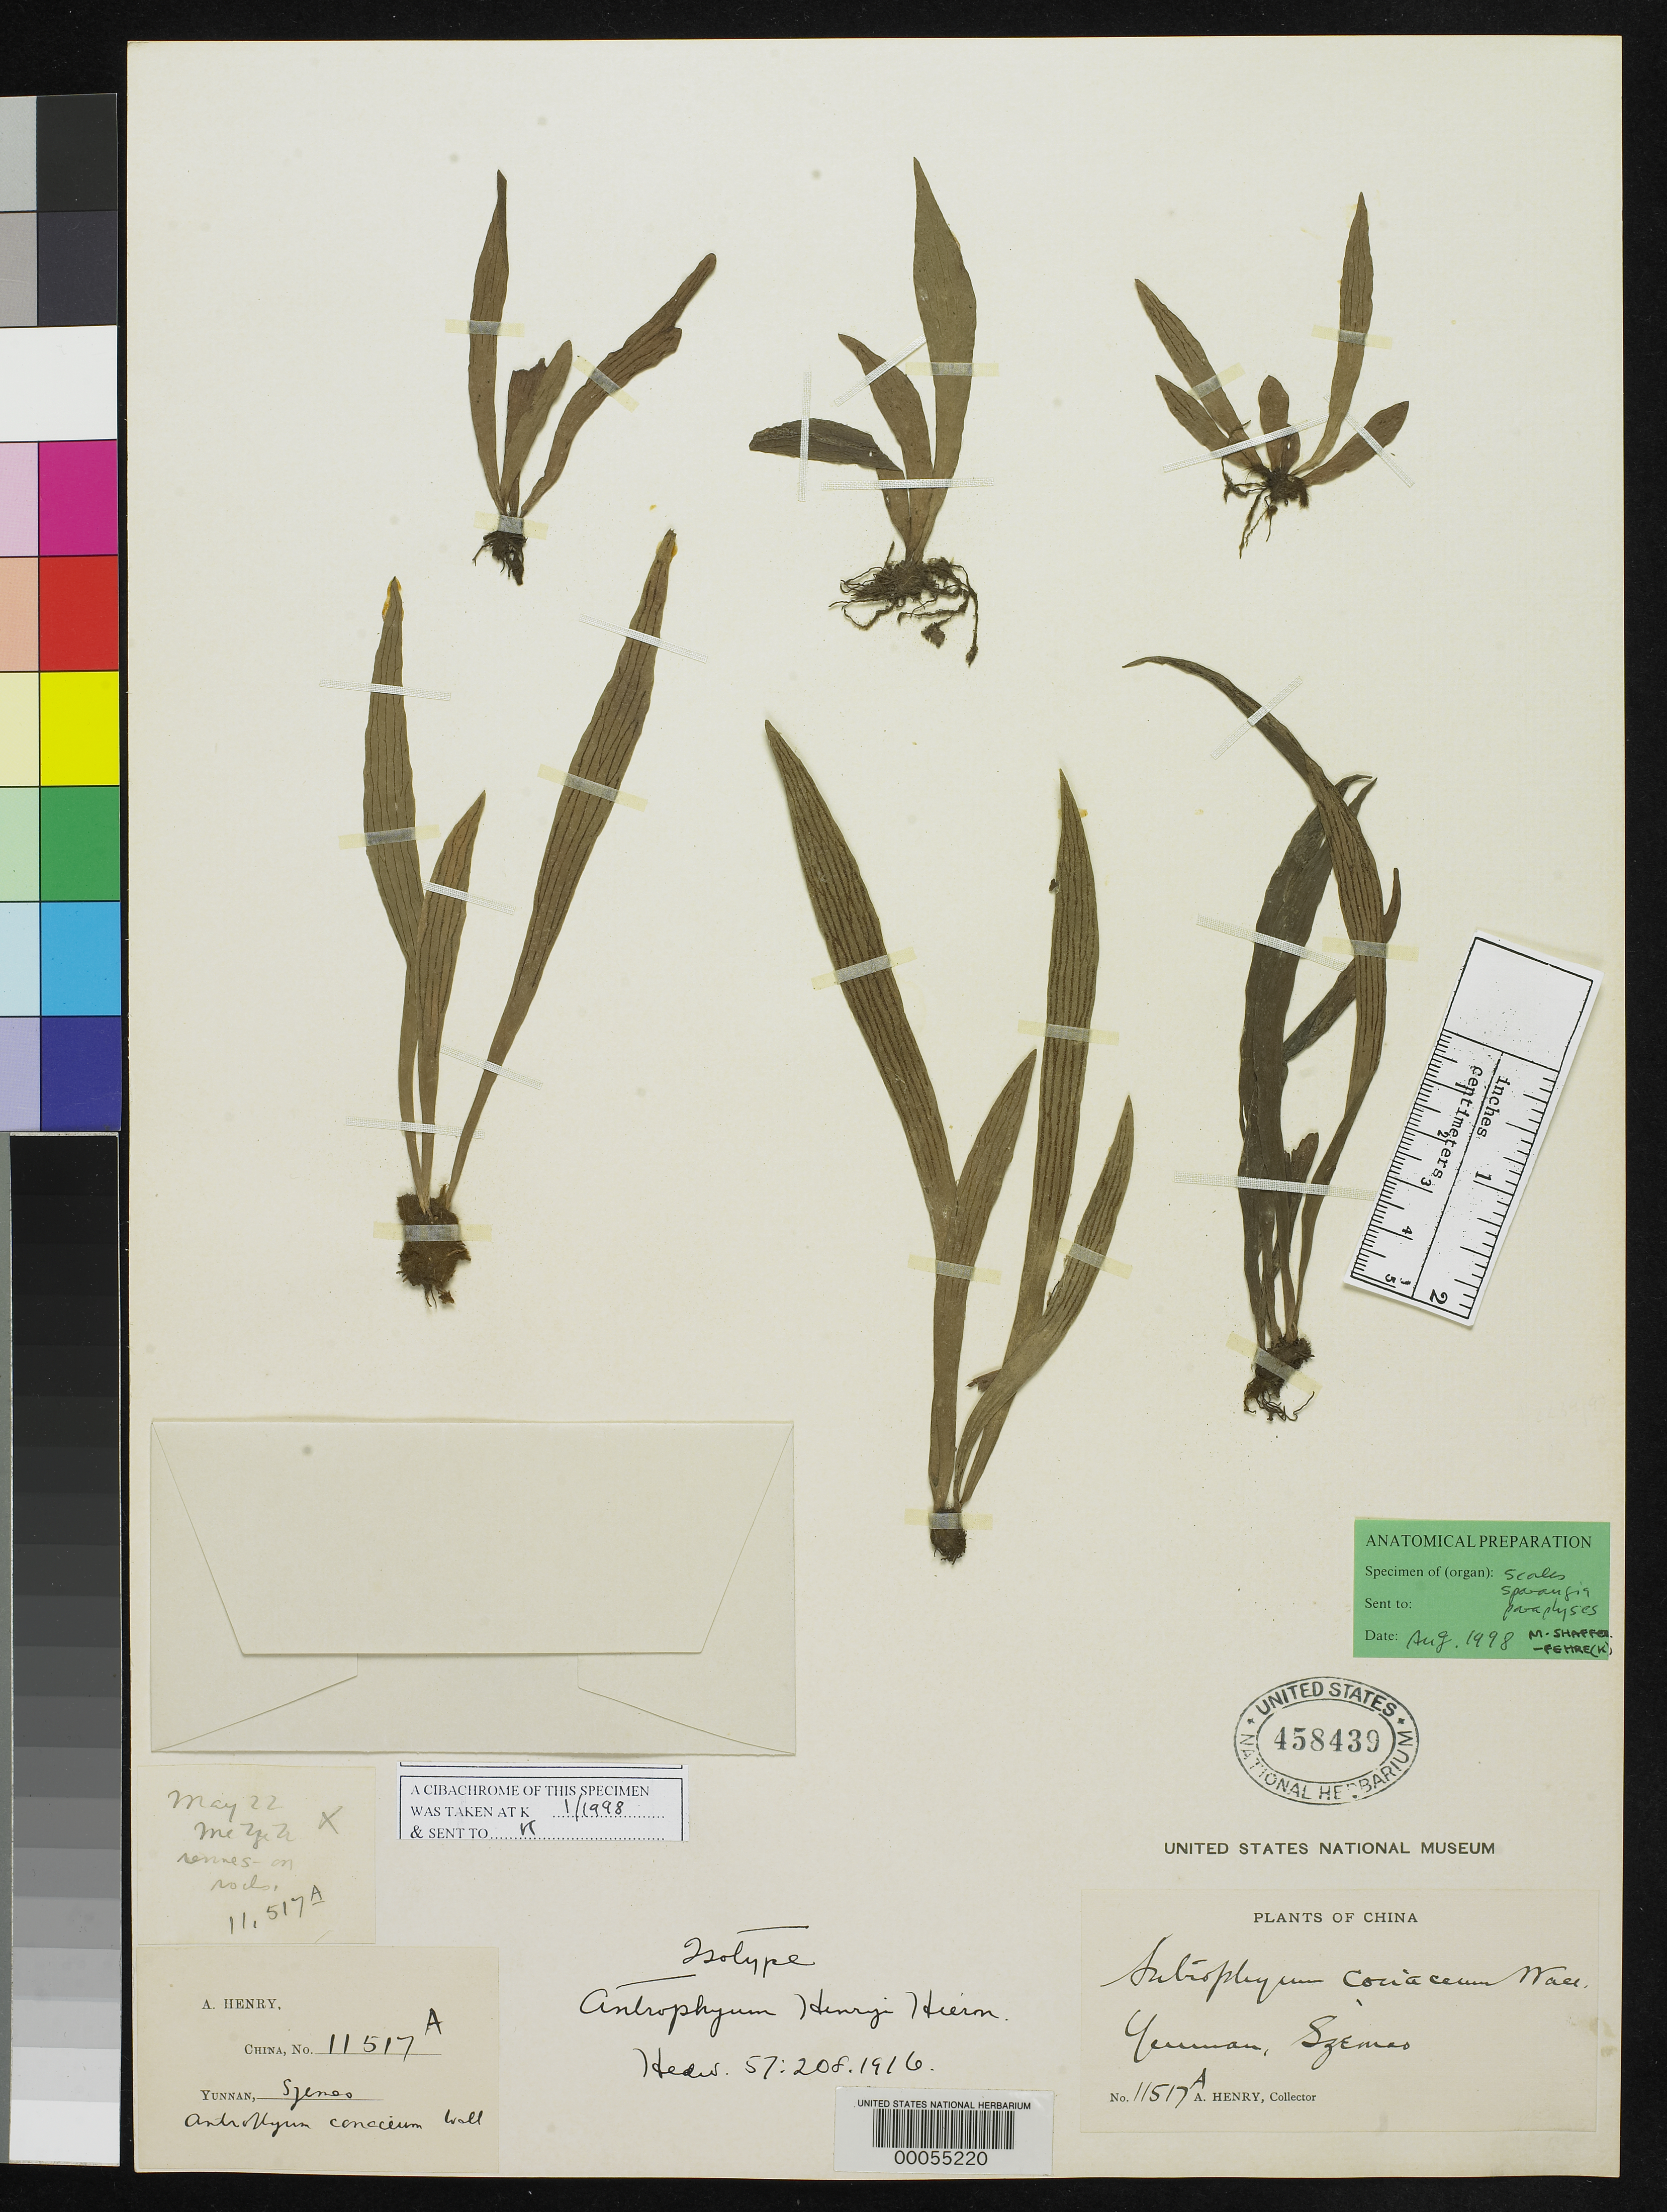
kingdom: Plantae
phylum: Tracheophyta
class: Polypodiopsida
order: Polypodiales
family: Pteridaceae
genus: Antrophyum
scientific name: Antrophyum henryi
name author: Hieron.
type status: Type Collection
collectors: A. Henry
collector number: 11517 A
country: China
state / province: Yunnan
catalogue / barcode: US 458439